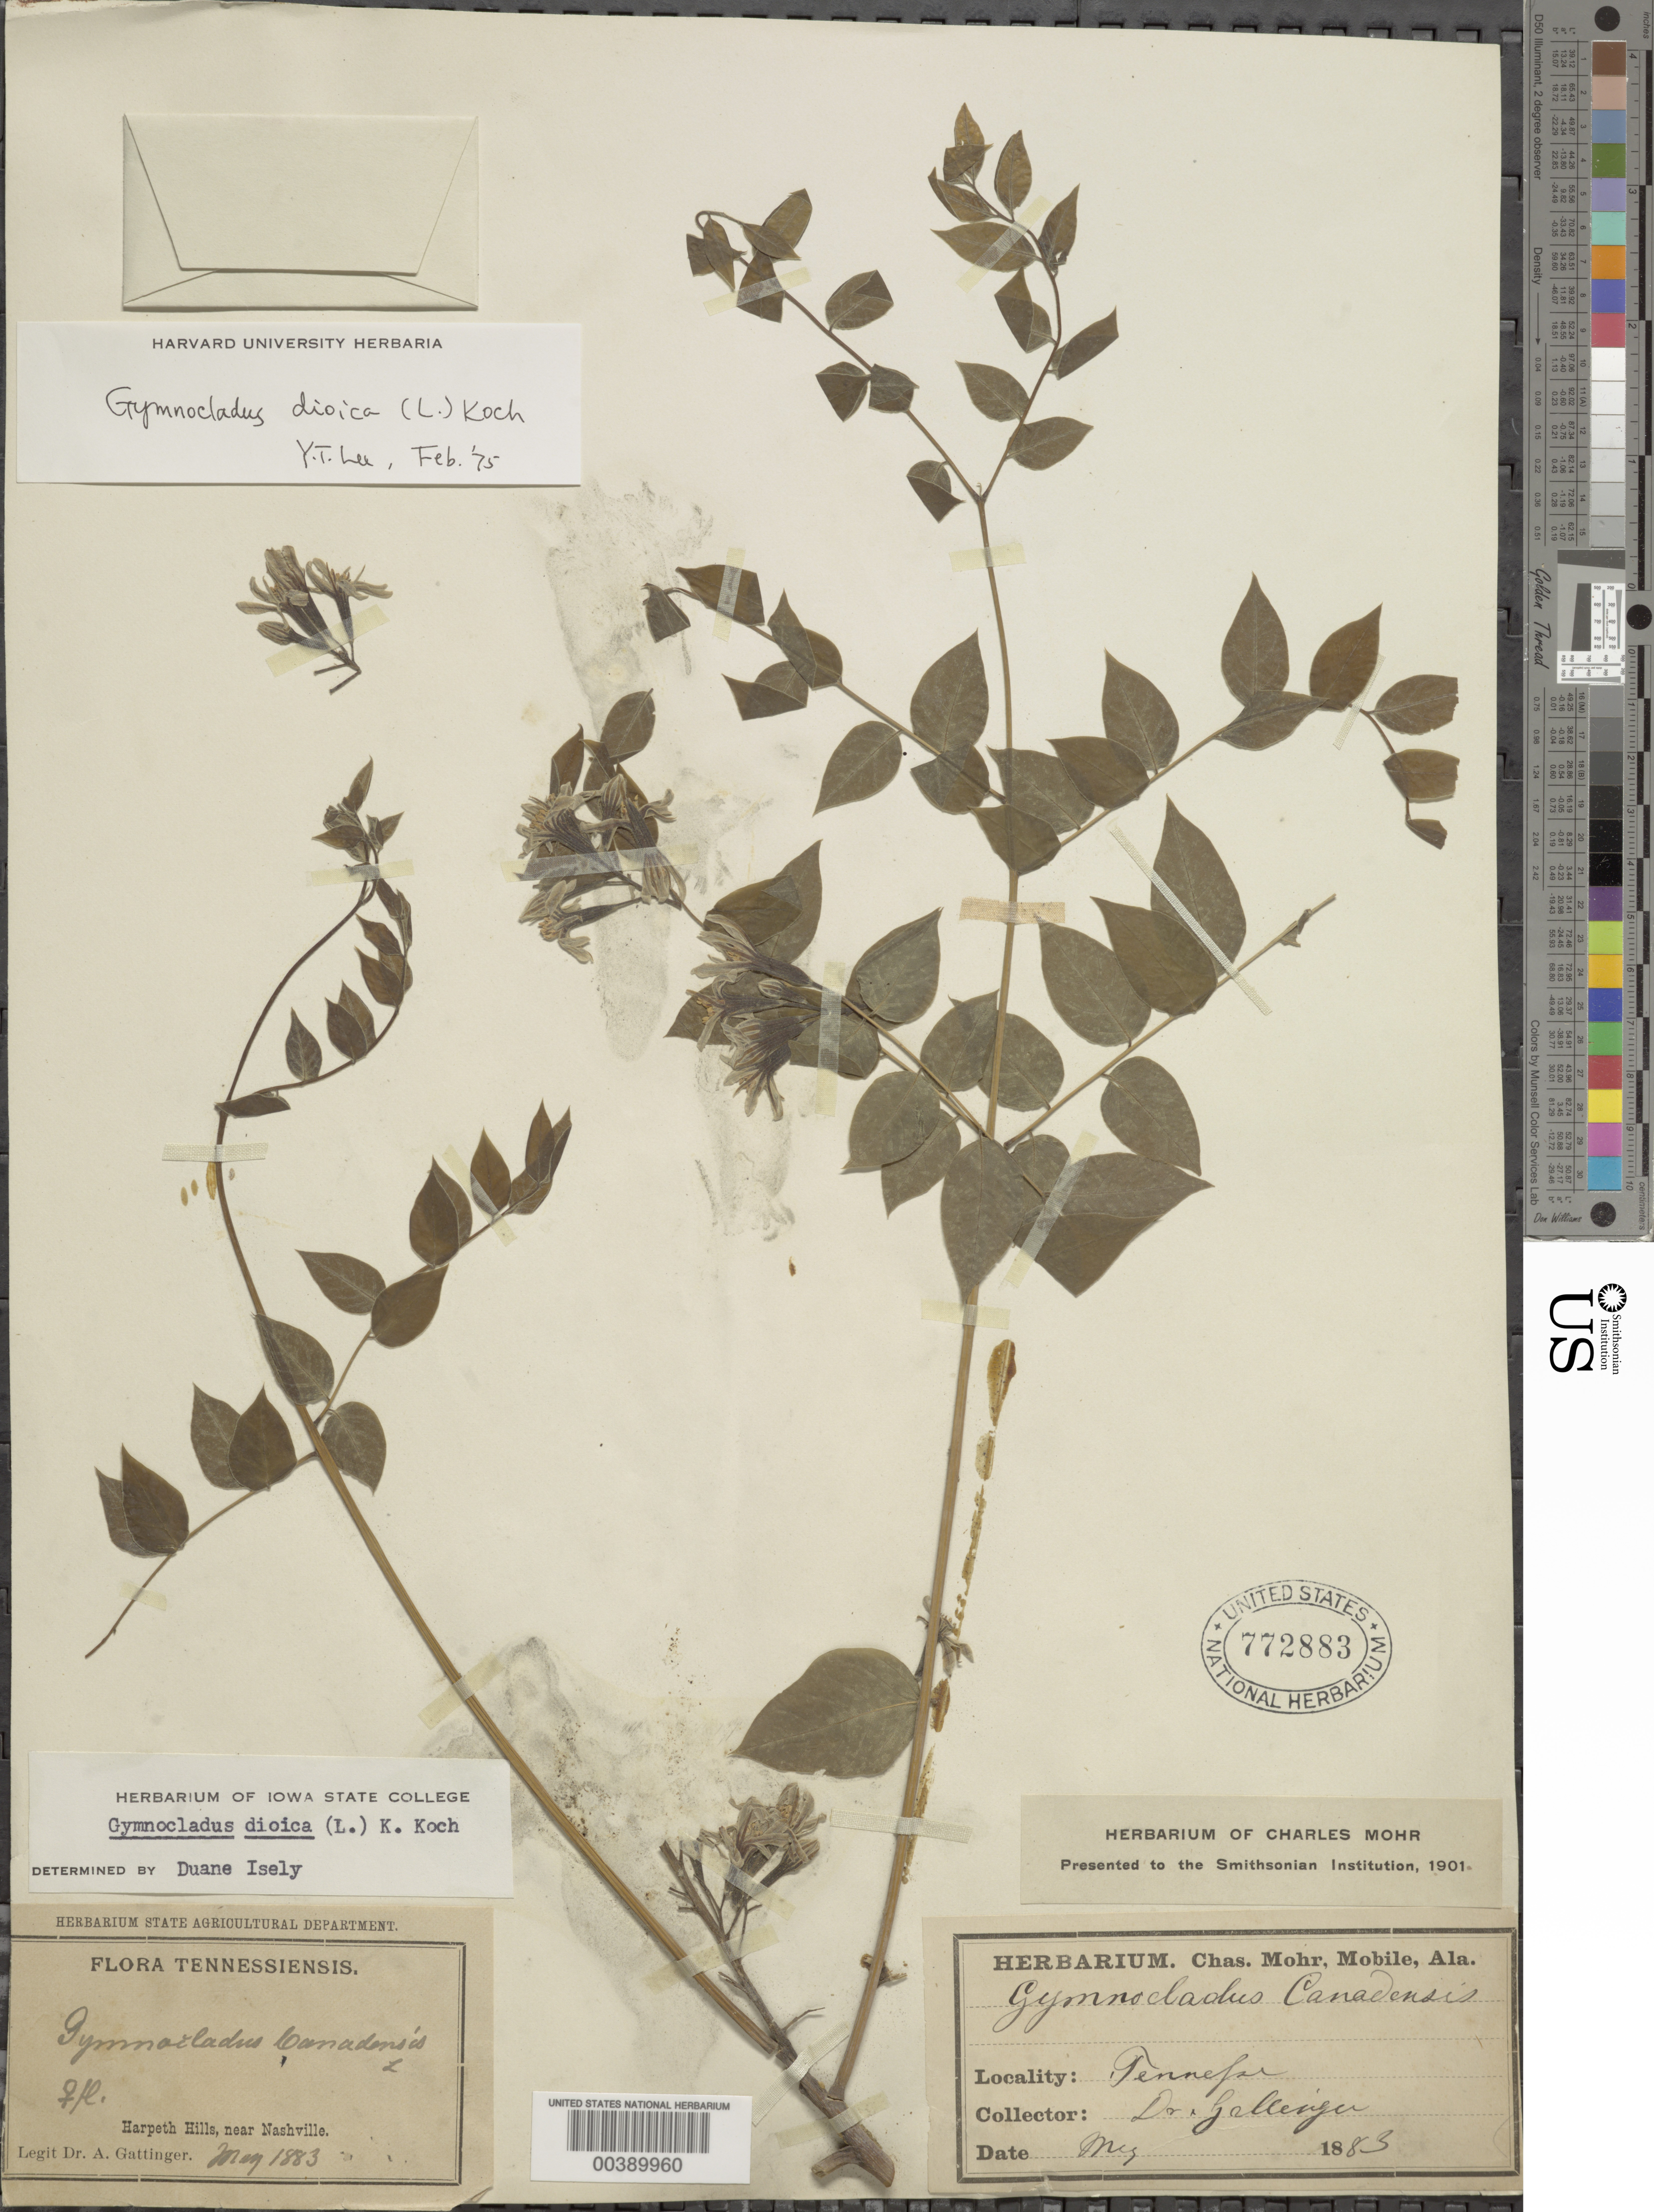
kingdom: Plantae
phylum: Tracheophyta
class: Magnoliopsida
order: Fabales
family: Fabaceae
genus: Gymnocladus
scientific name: Gymnocladus dioicus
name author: (L.) K. Koch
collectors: A. Gattinger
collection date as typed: May 1883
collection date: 1883-05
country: United States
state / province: Tennessee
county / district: Davidson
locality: Harpeth hills near nashville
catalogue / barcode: US 772883